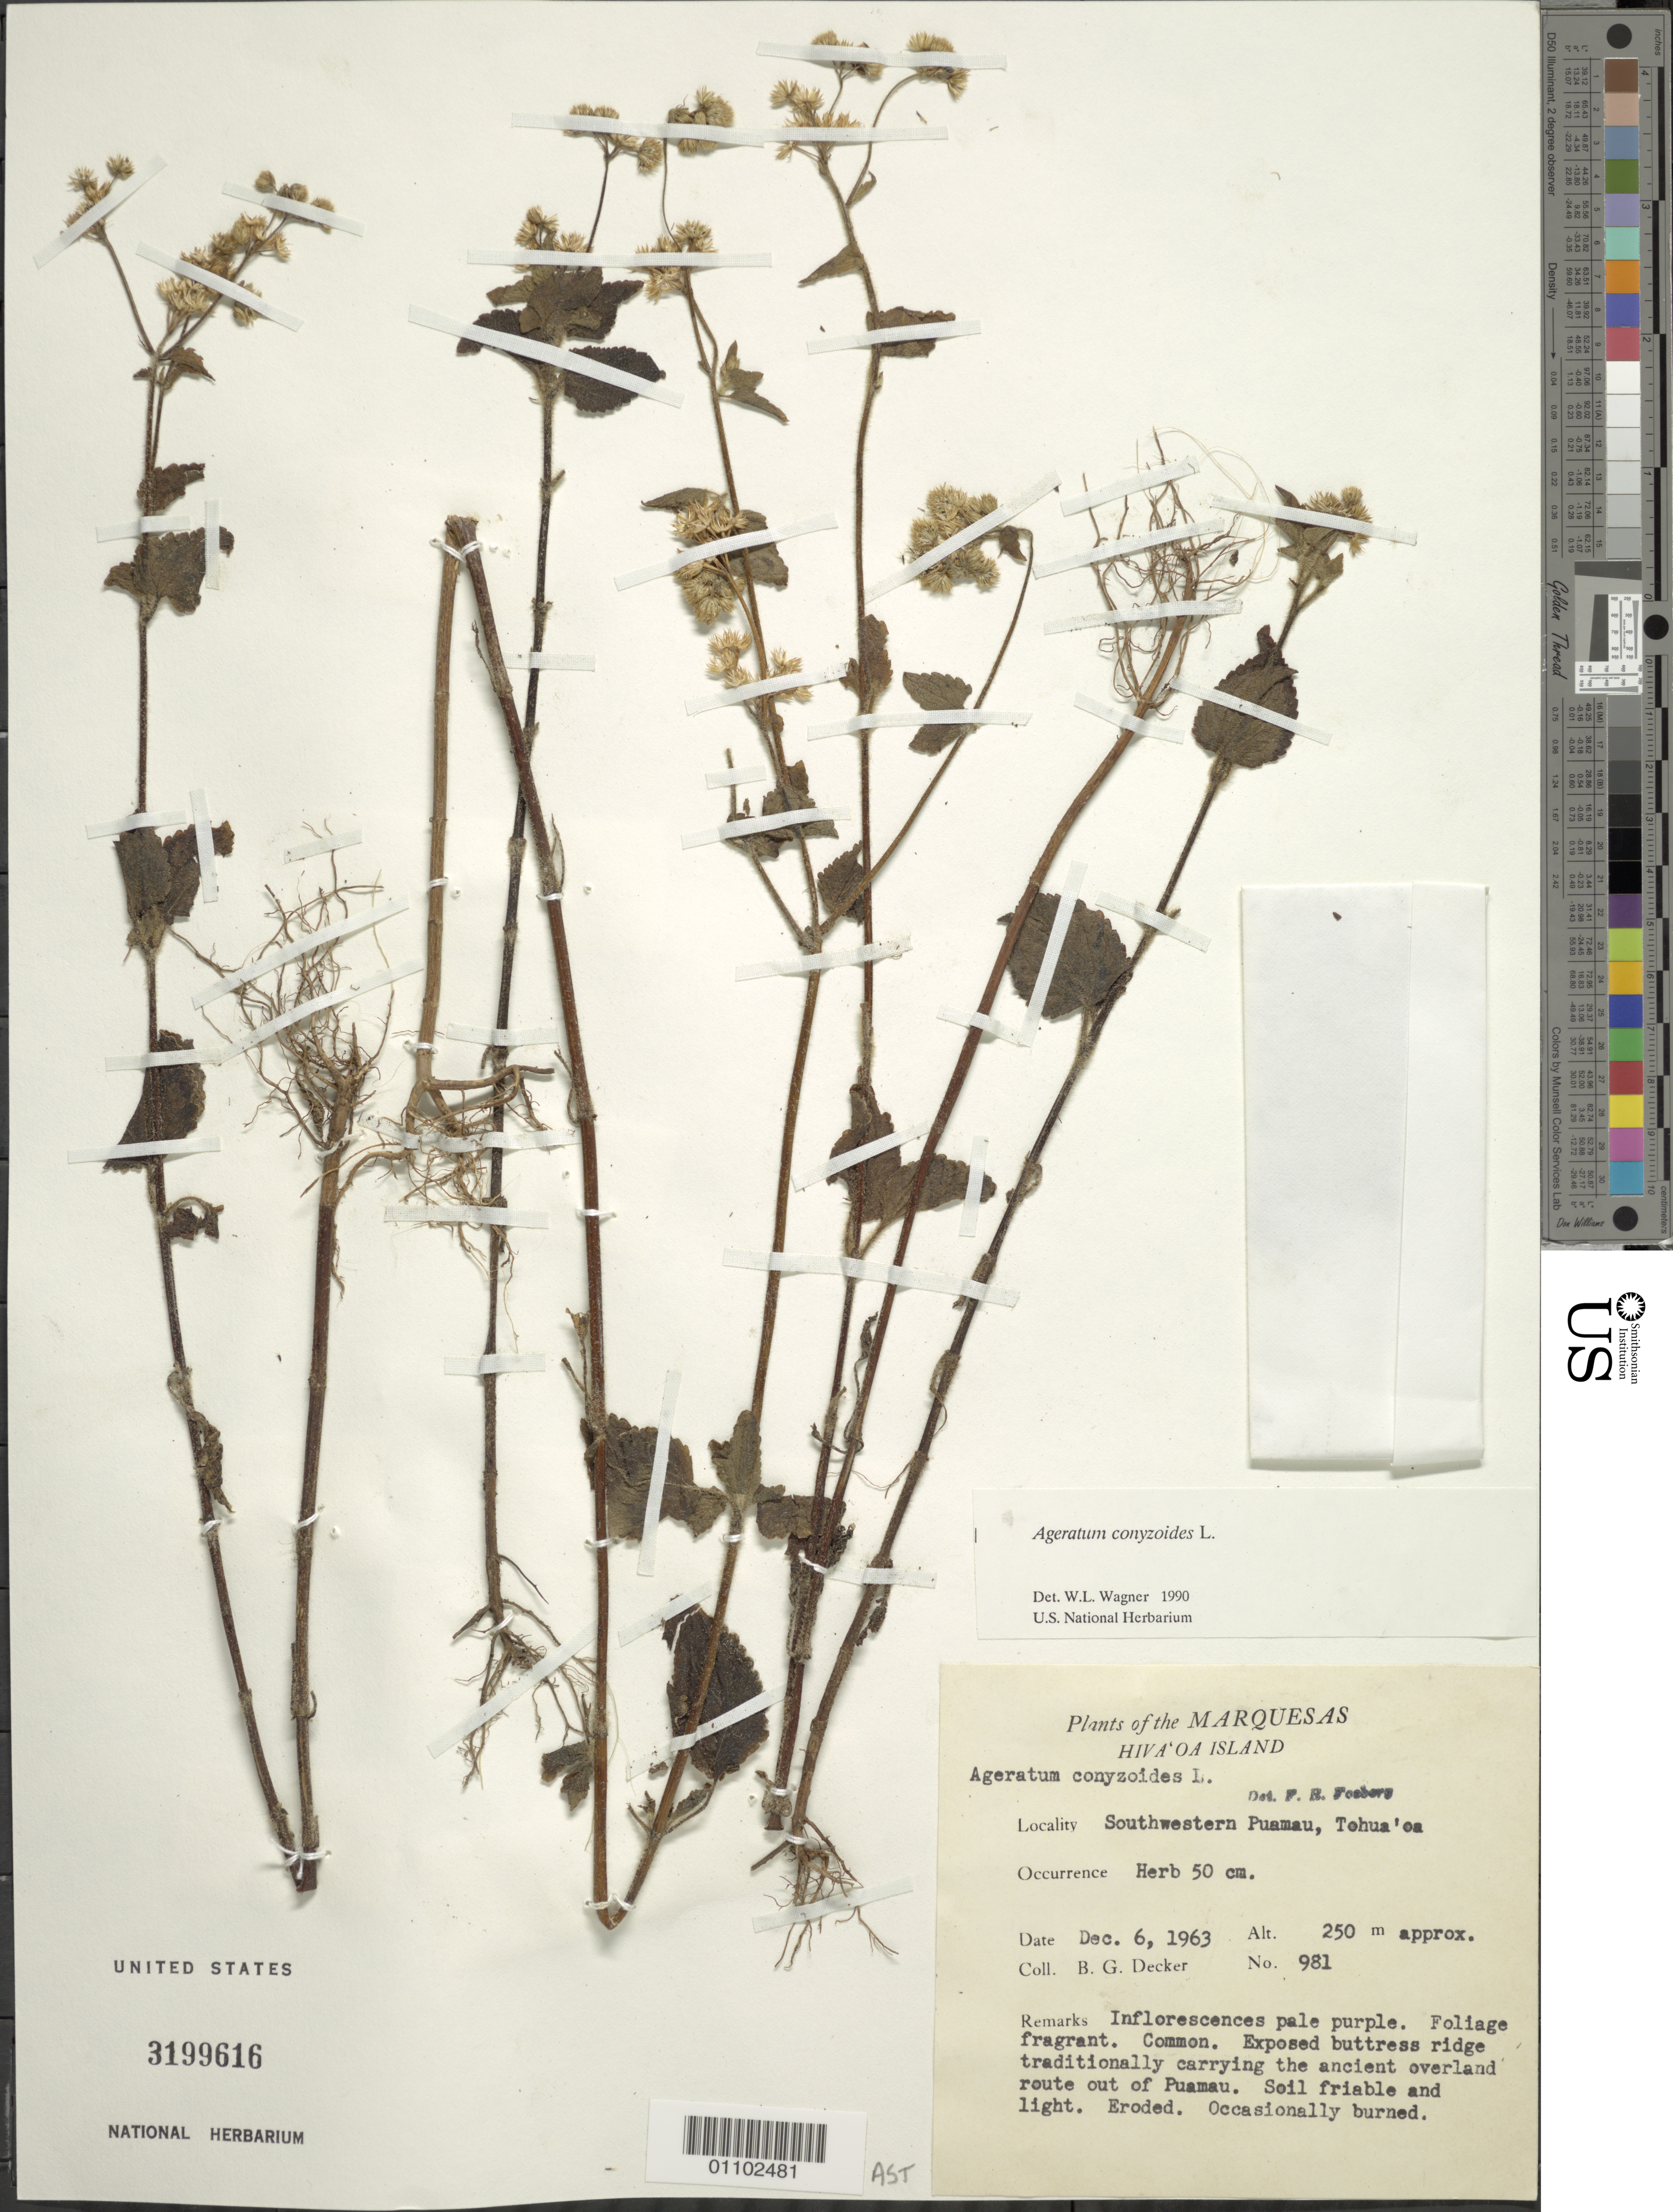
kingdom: Plantae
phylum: Tracheophyta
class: Magnoliopsida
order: Asterales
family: Asteraceae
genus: Ageratum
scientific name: Ageratum conyzoides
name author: L.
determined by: Wagner, W. L., (BOT), Smithsonian Institution - National Museum of Natural History (UNITED STATES)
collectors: B. G. Decker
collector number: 981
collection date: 1963-12-06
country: French Polynesia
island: Hiva Oa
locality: SW Puamau, Tohua'oa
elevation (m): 250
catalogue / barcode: US 3199616